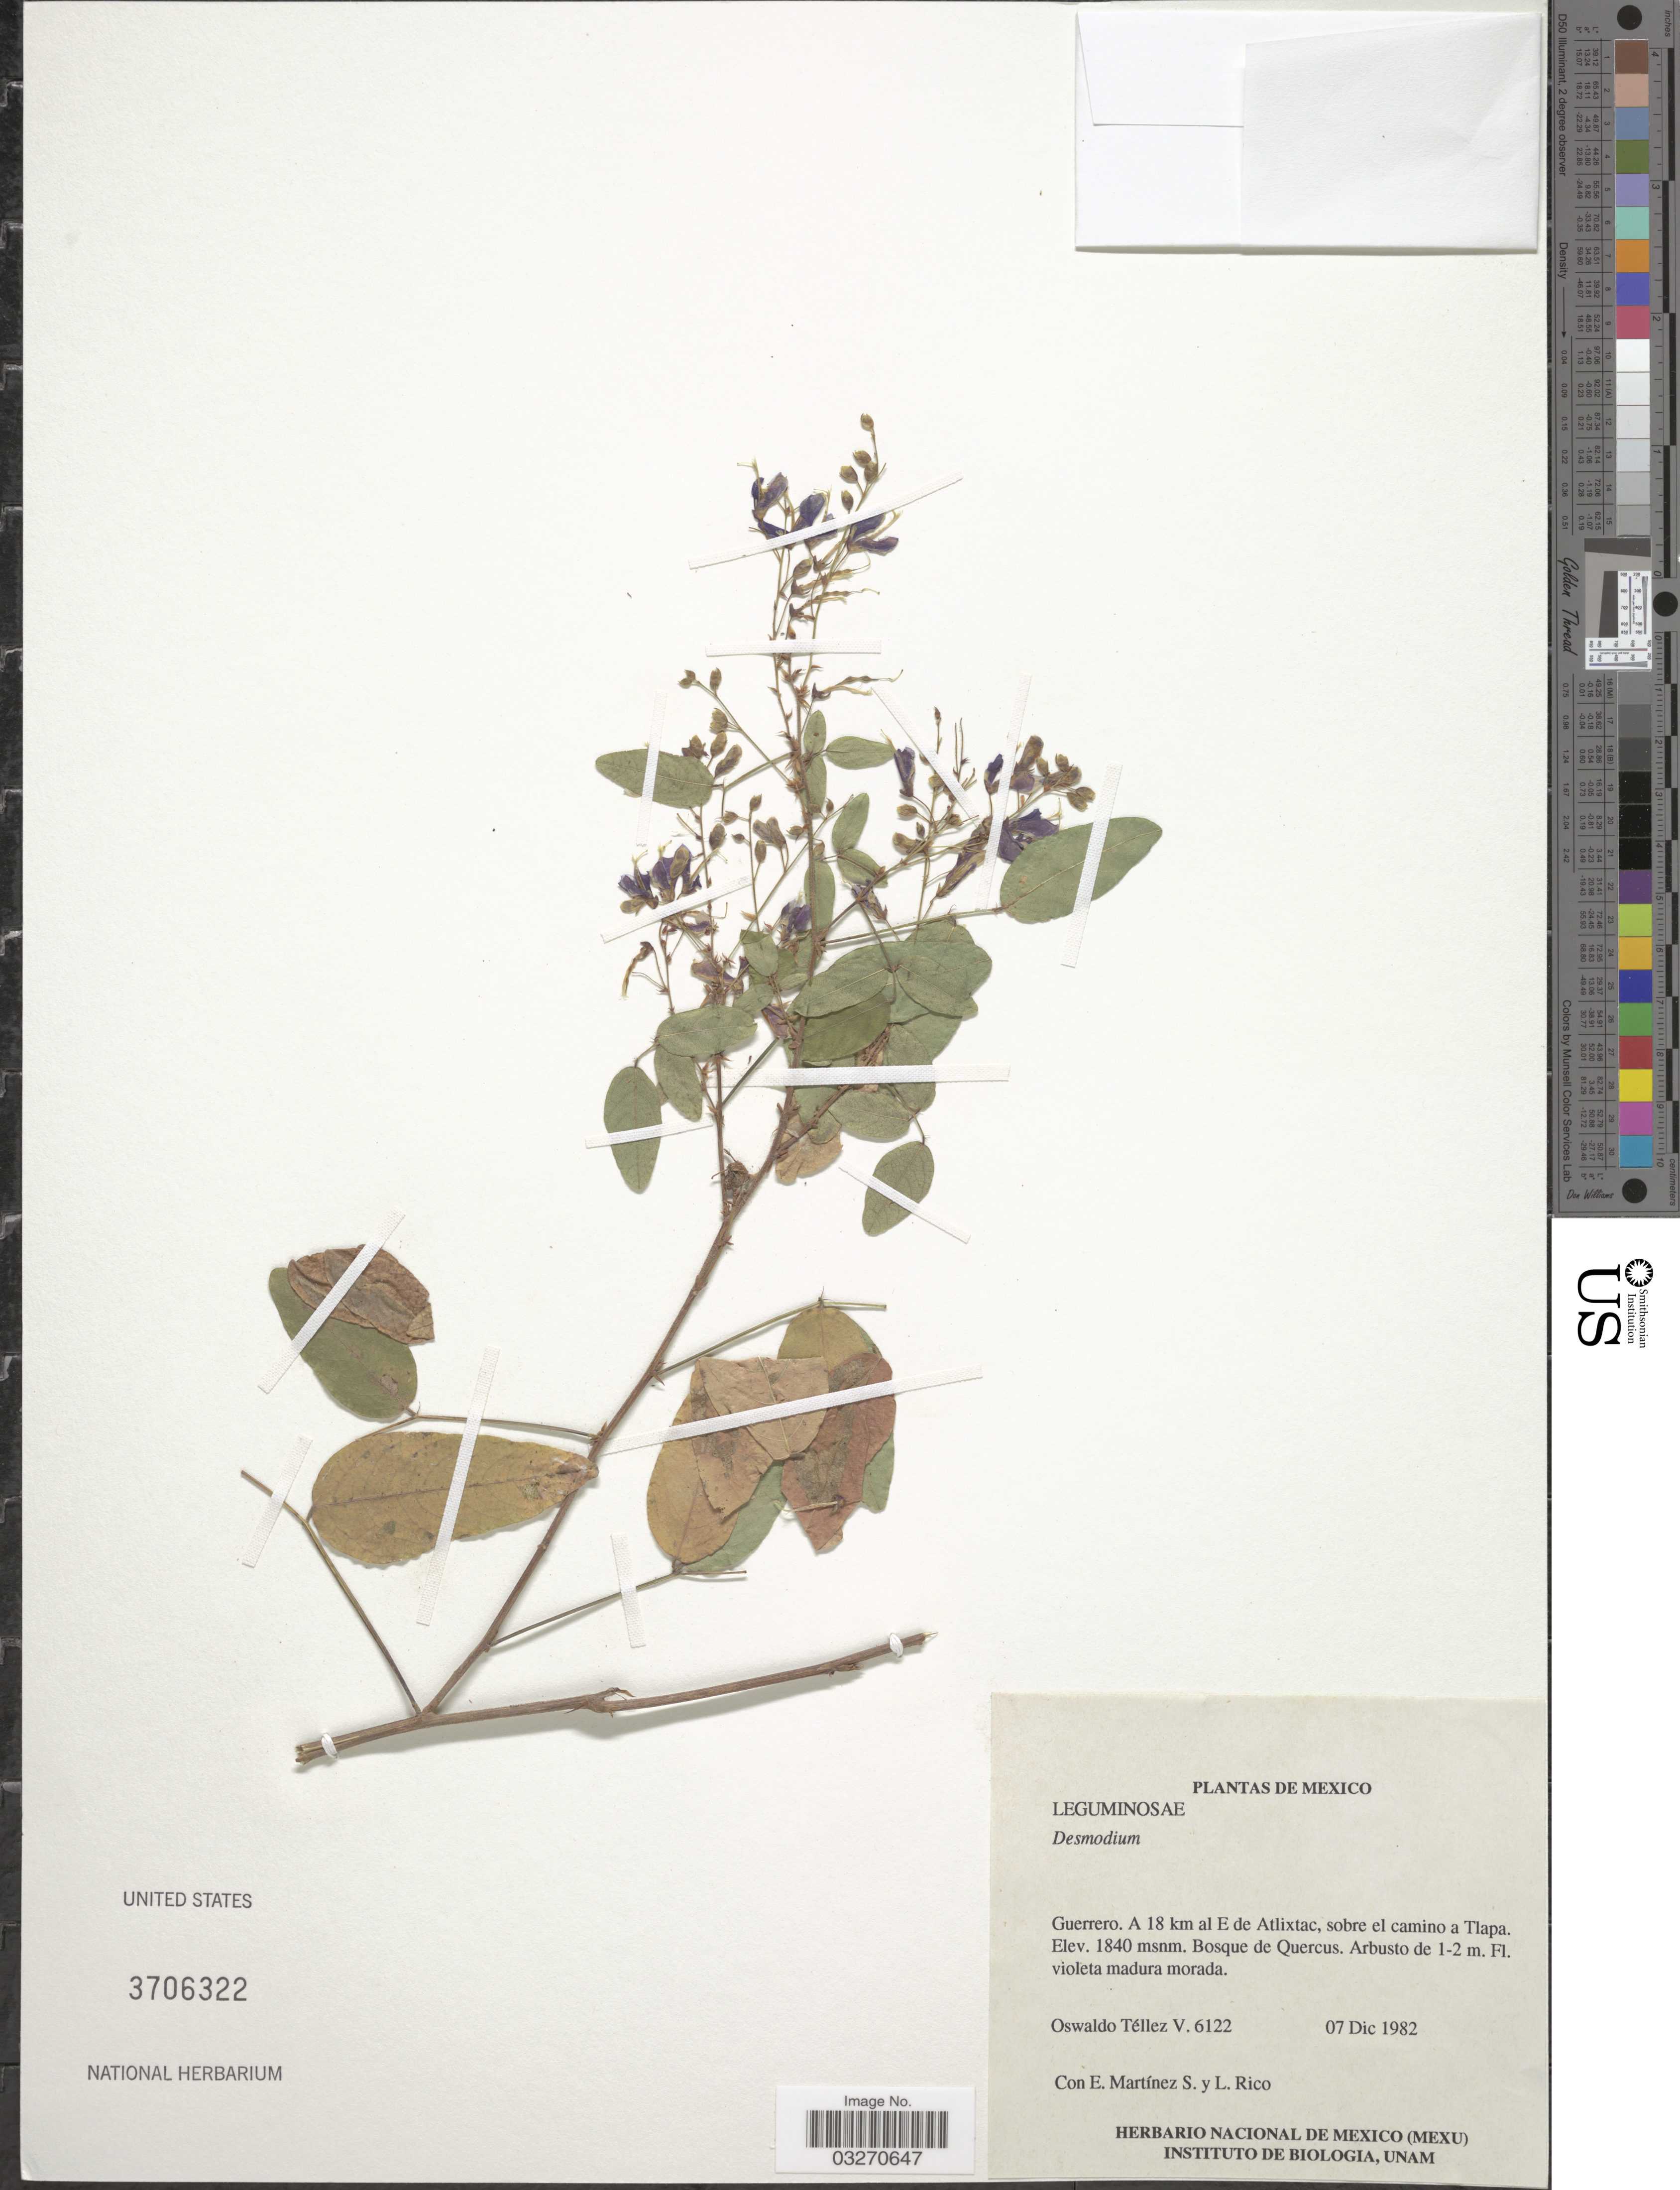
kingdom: Plantae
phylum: Tracheophyta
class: Magnoliopsida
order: Fabales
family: Fabaceae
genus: Desmodium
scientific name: Desmodium sp.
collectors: O. Téllez V., E. M. Martínez S. & L. Rico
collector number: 6122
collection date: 1982-12-07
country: Mexico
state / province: Guerrero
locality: A 18 km al E de Atlixtax, sobre el camino a Tlapa.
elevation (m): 1840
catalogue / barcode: US 3706322